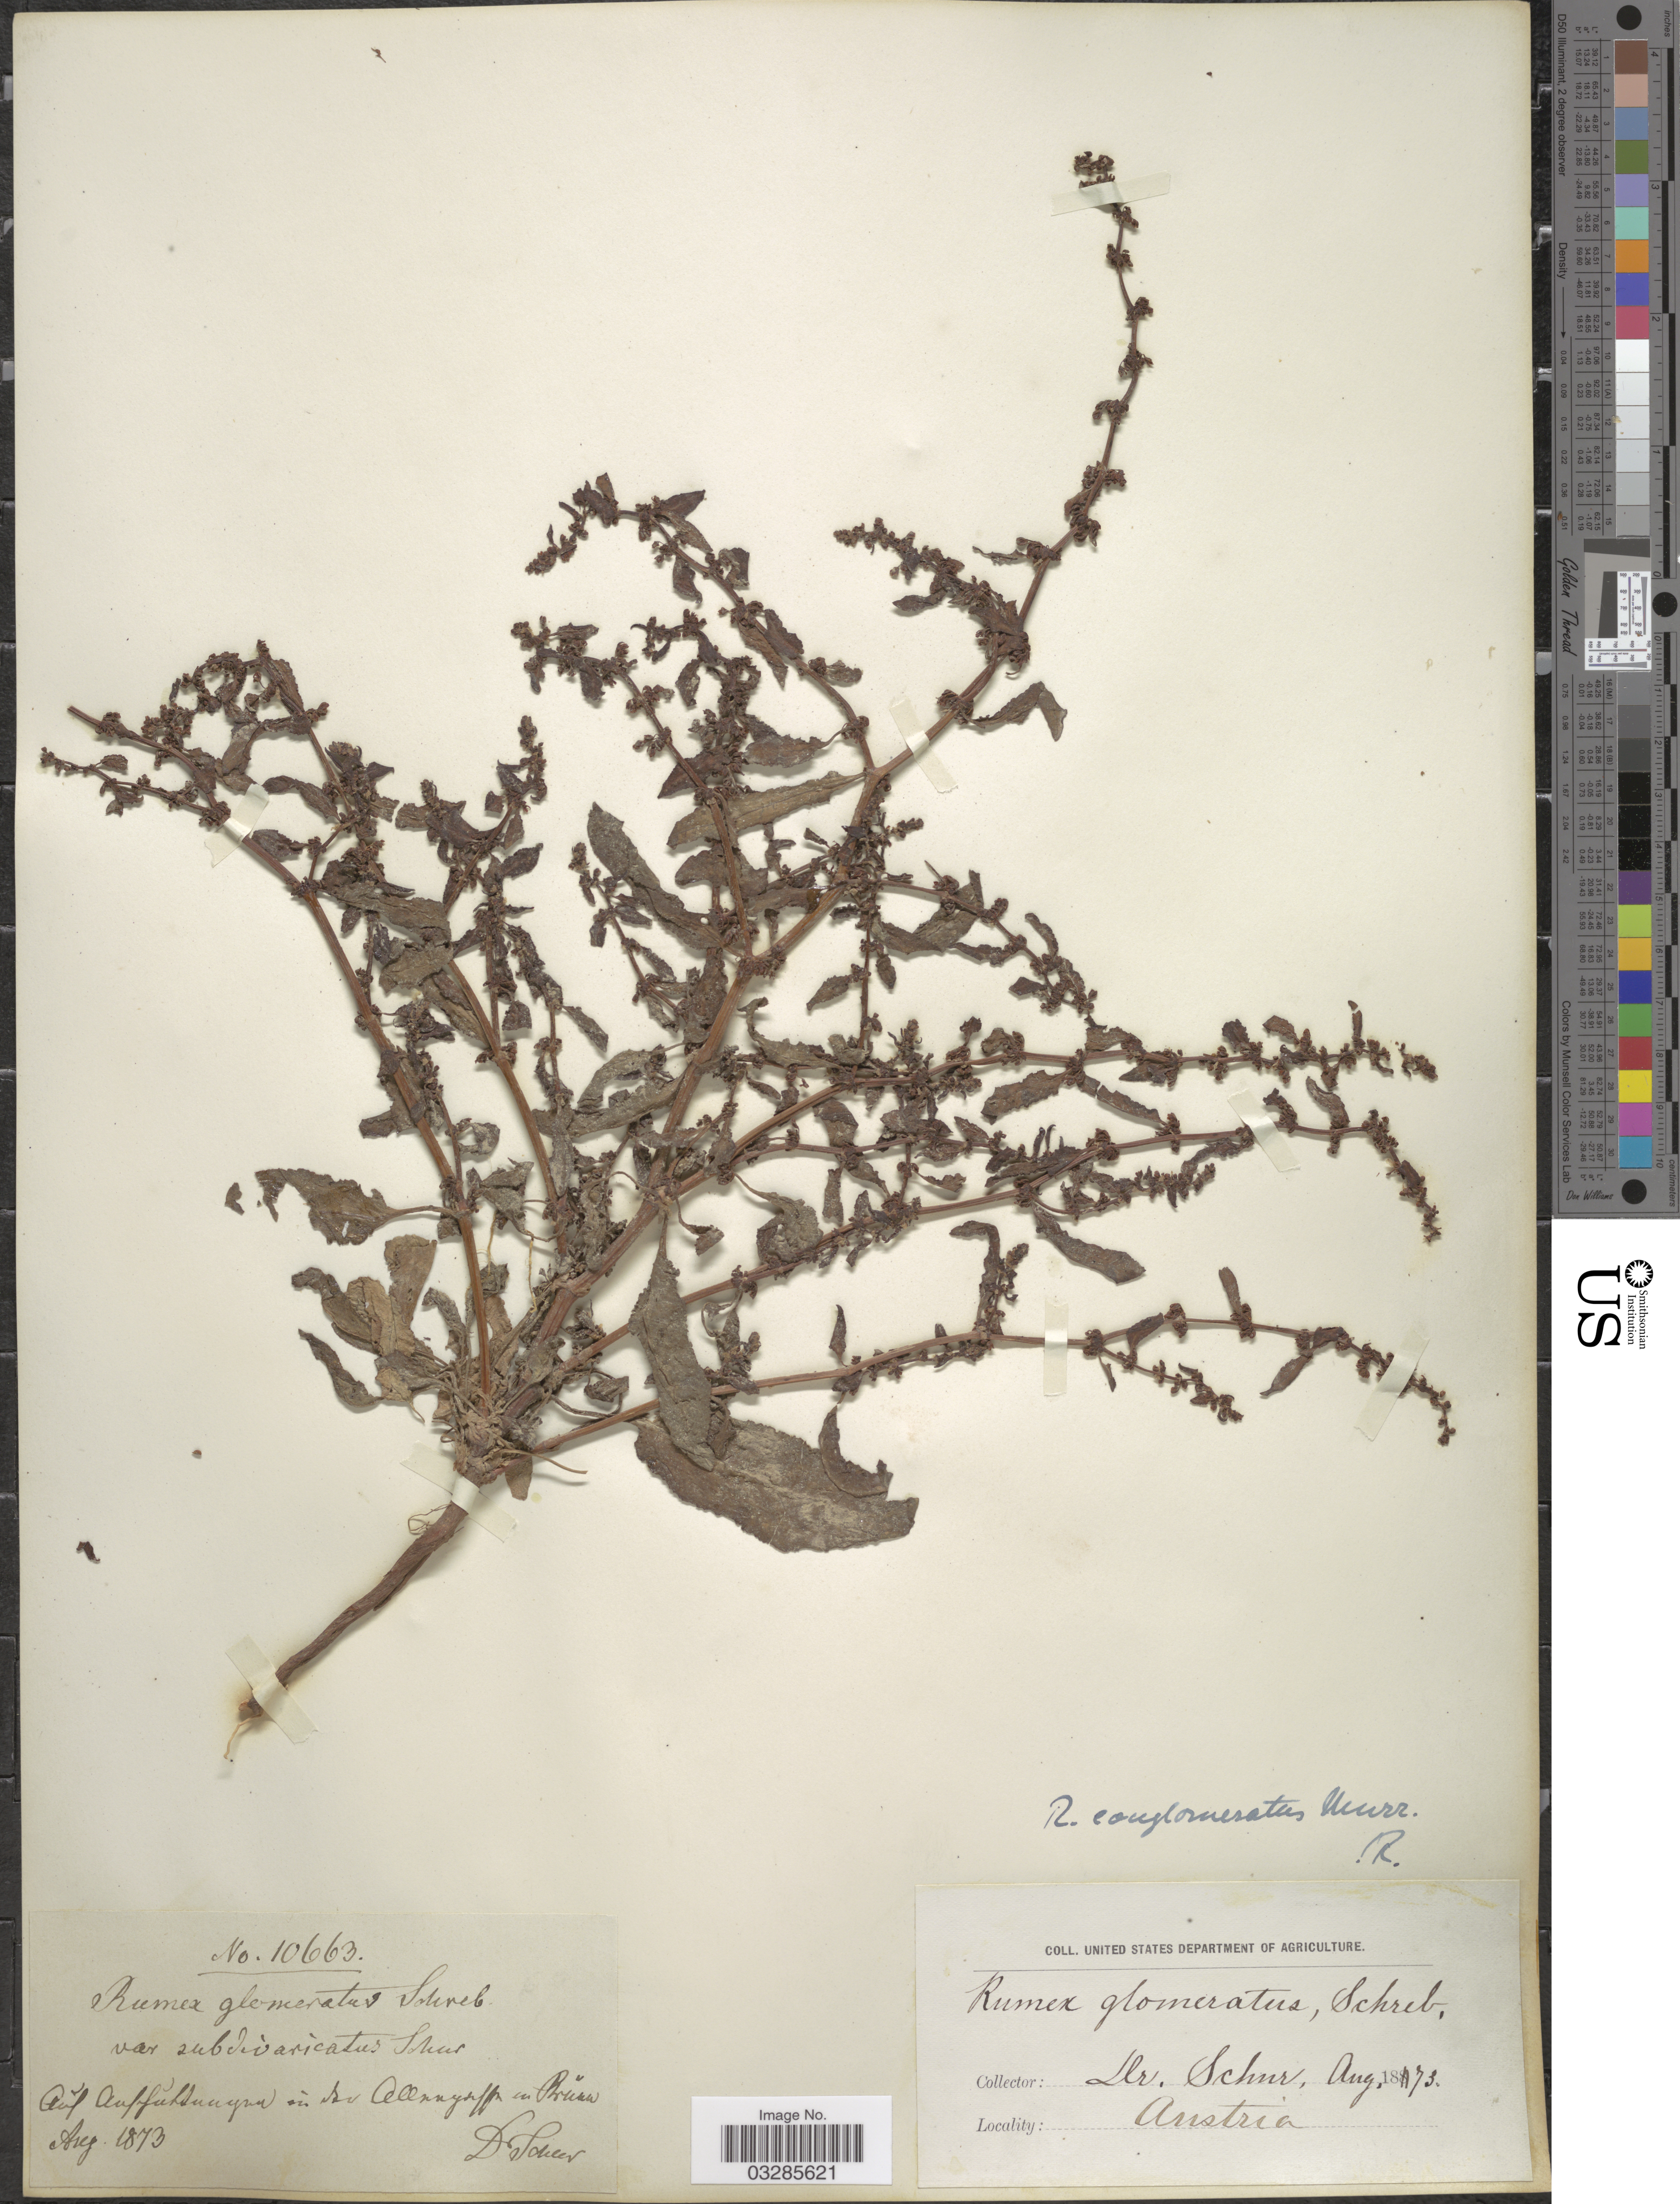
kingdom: Plantae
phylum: Tracheophyta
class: Magnoliopsida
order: Caryophyllales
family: Polygonaceae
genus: Rumex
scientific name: Rumex conglomeratus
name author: Murray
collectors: Schur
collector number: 10663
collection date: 1873-08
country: Austria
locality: Aúf Auffúlungun in der Allrugdrif in Prünn. [interpreted]